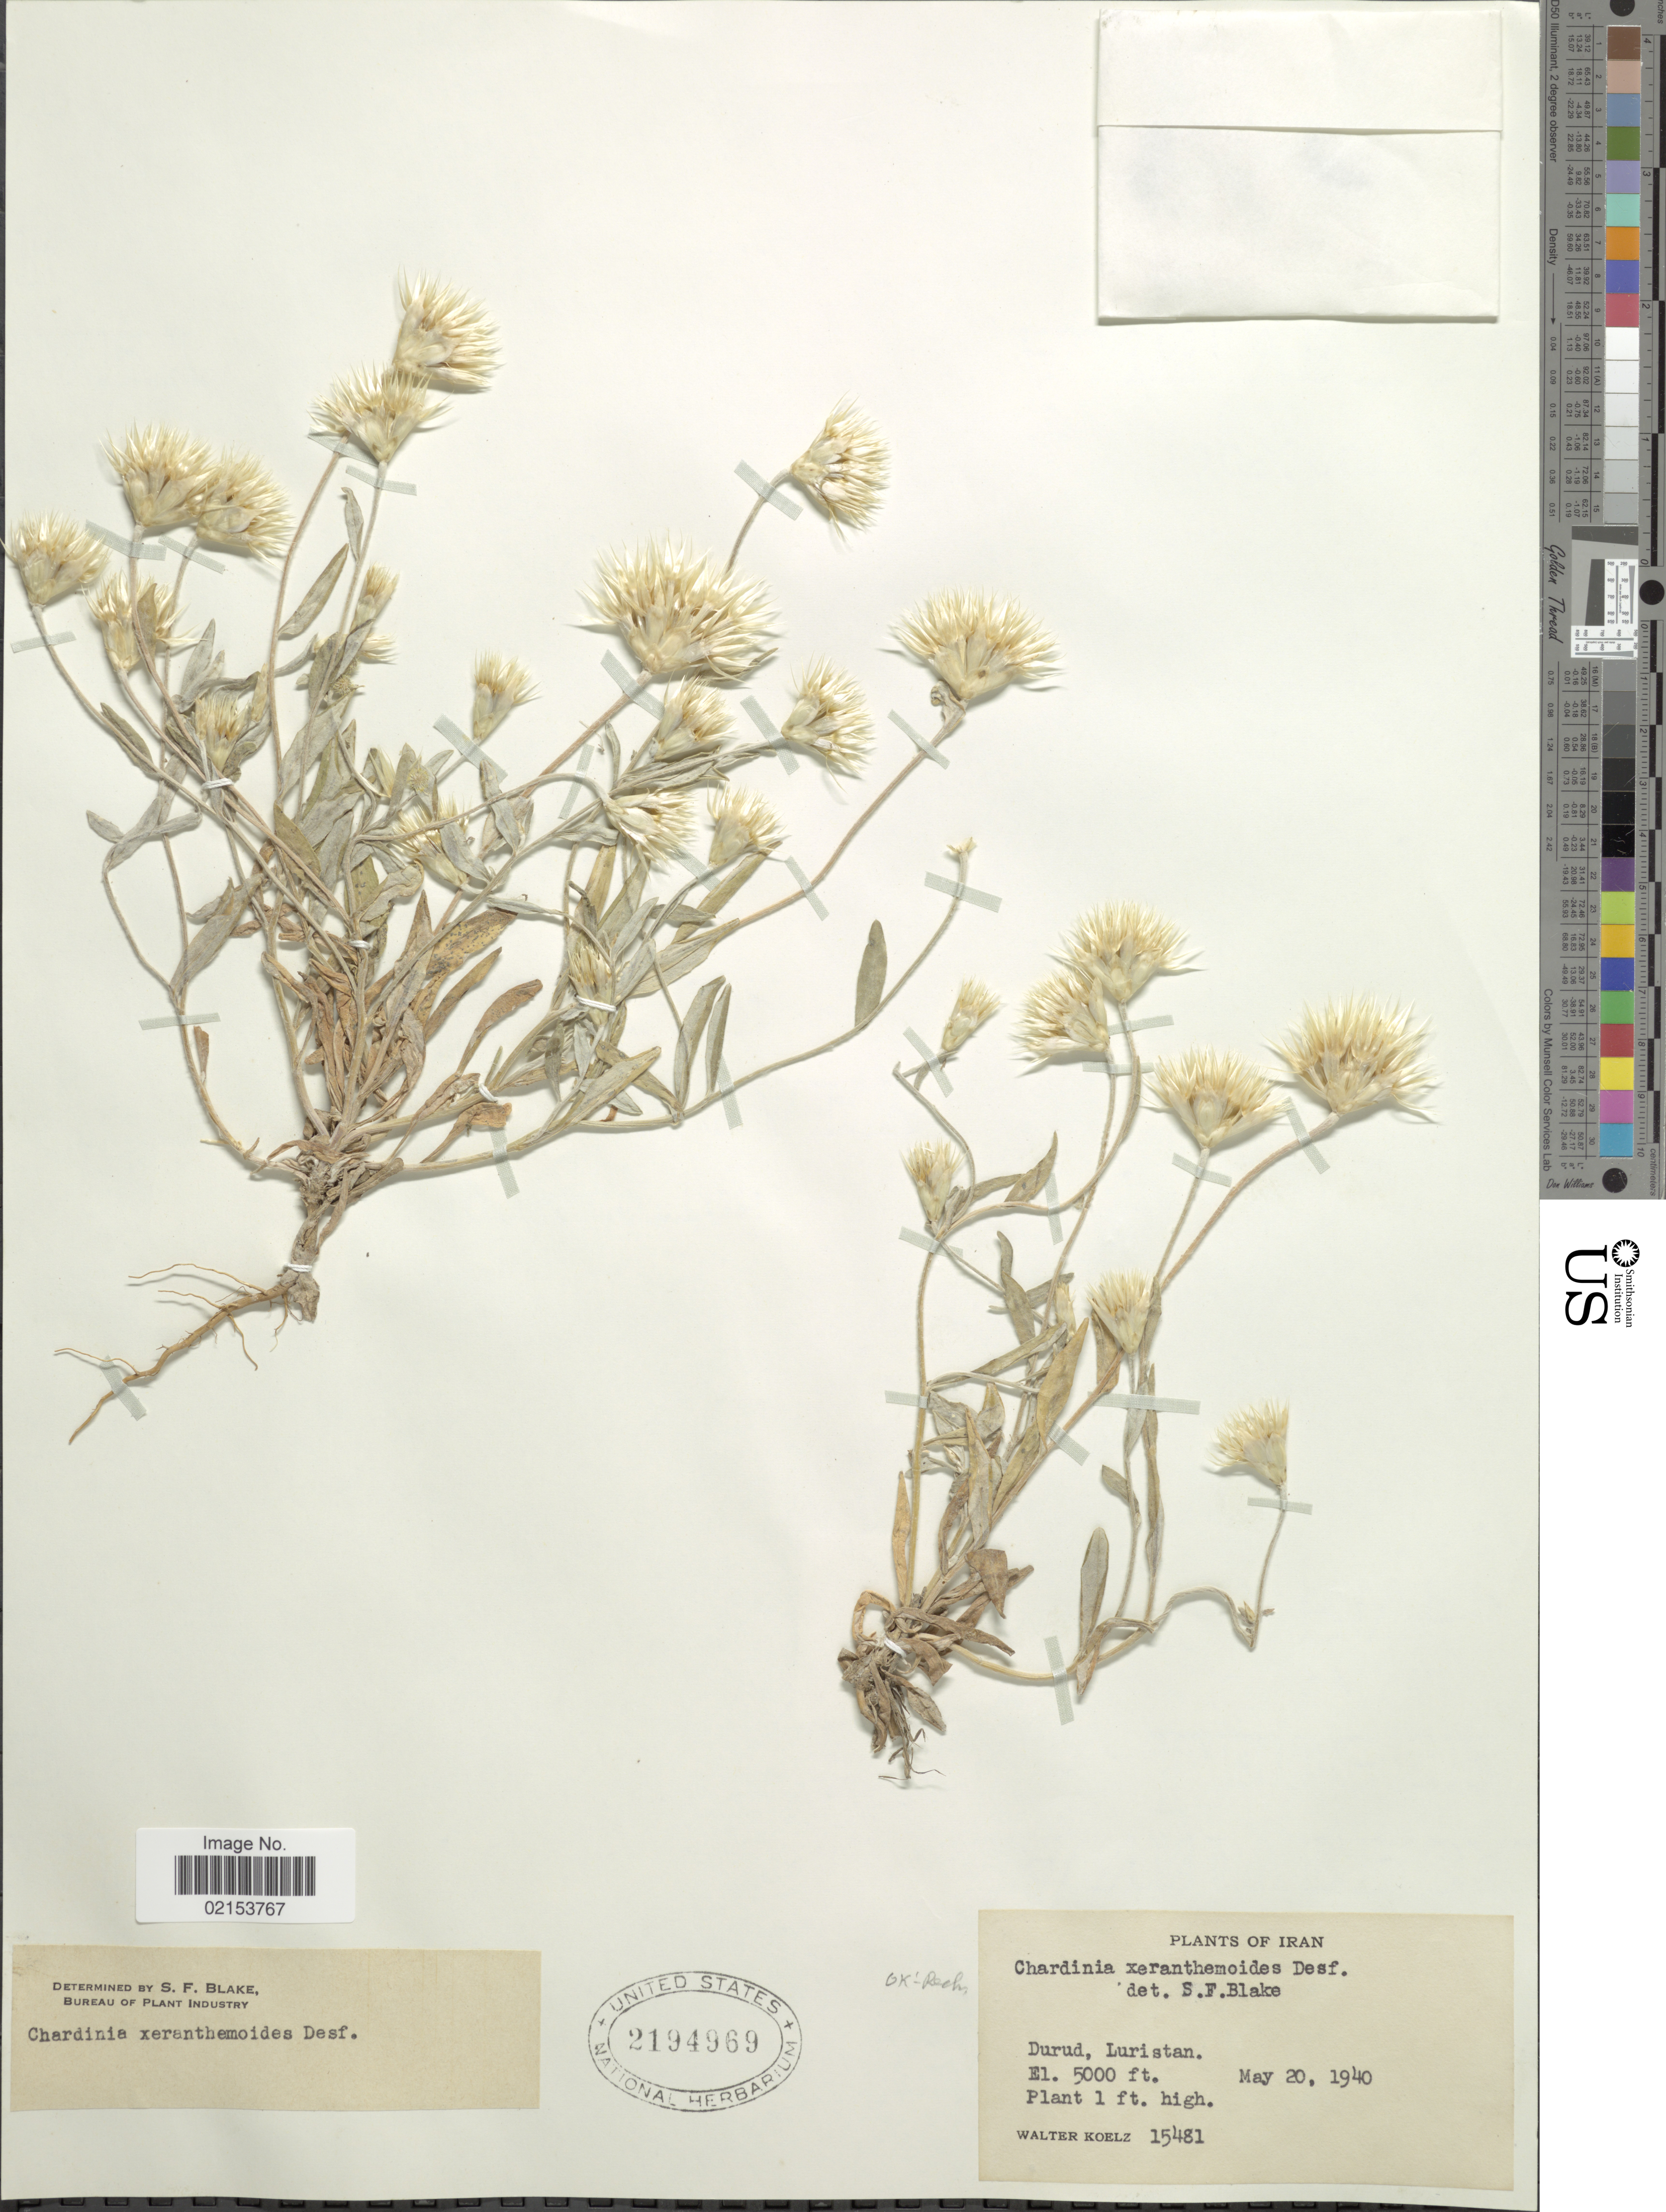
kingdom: Plantae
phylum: Tracheophyta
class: Magnoliopsida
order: Asterales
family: Asteraceae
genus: Chardinia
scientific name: Chardinia orientalis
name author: (L.) Kuntze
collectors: W. N. Koelz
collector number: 15481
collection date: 1940-05-20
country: Iran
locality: Durud, Luristan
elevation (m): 1676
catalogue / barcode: US 2194969